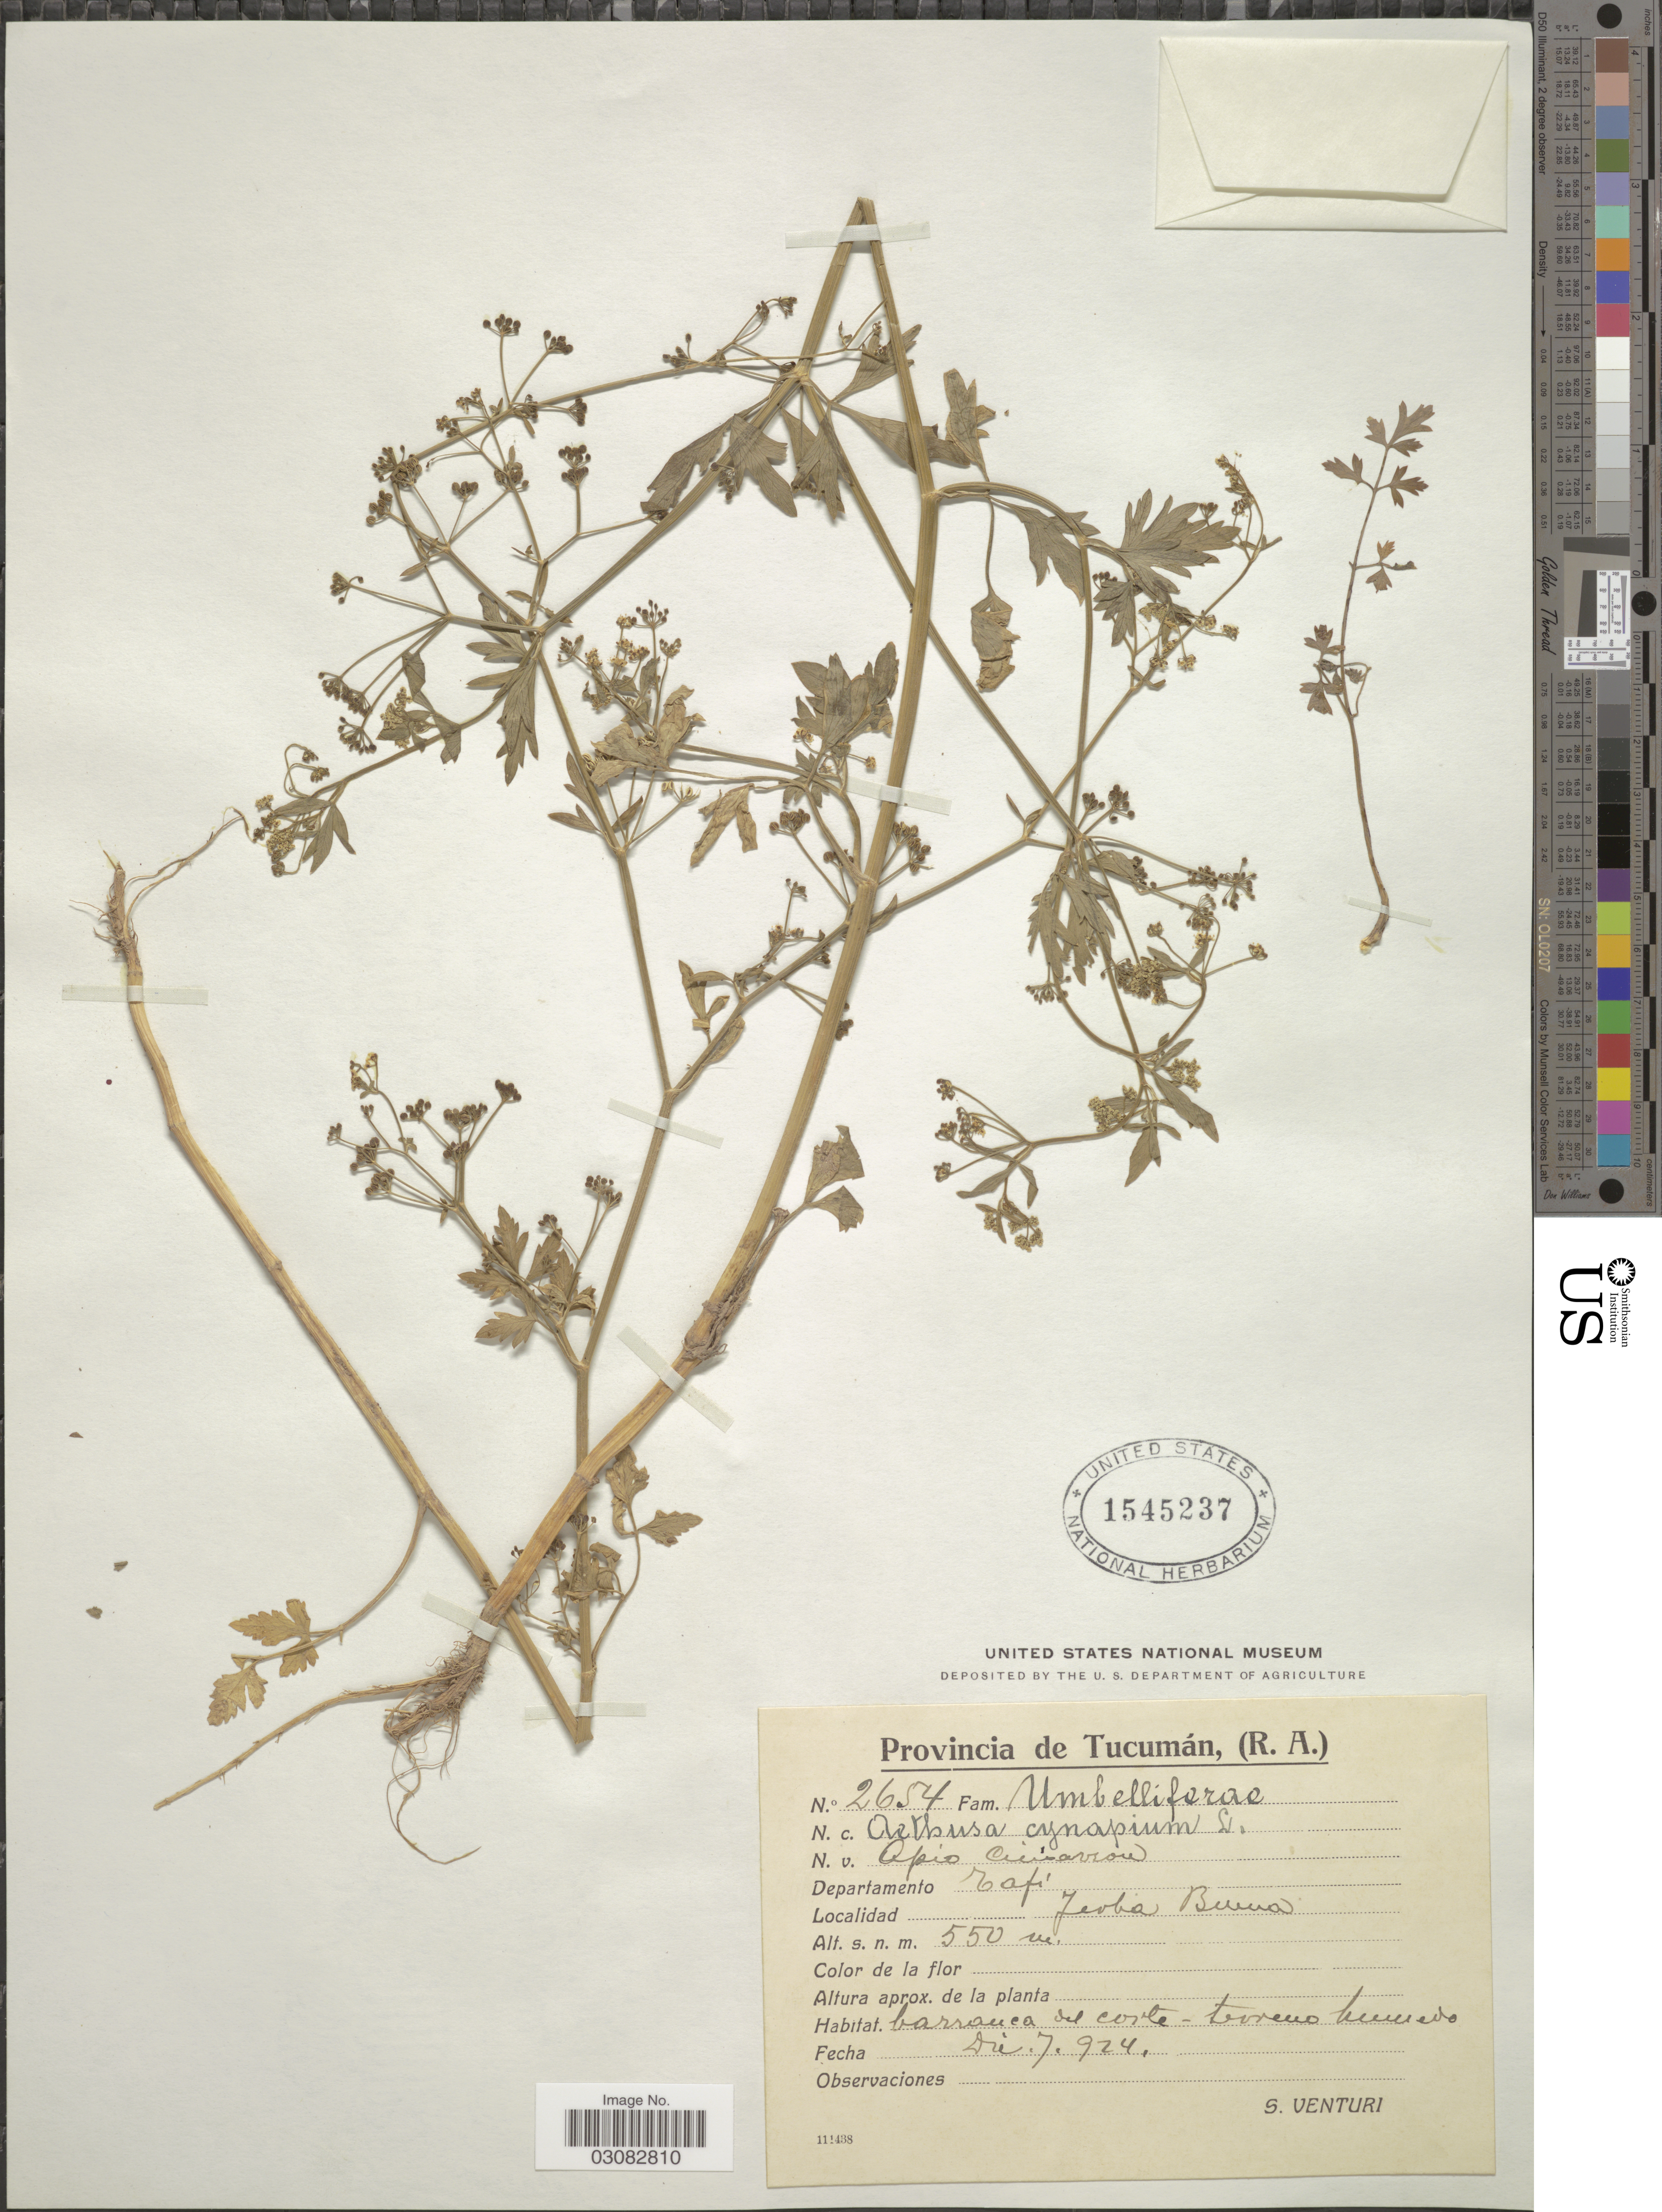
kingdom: Plantae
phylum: Tracheophyta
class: Magnoliopsida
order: Apiales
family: Apiaceae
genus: Apium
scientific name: Apium sp.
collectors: S. Venturi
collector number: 2654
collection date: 1924-12-07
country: Argentina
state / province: Tucuman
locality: Departamento Tafi. Yerba Buena.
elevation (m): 550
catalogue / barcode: US 1545237